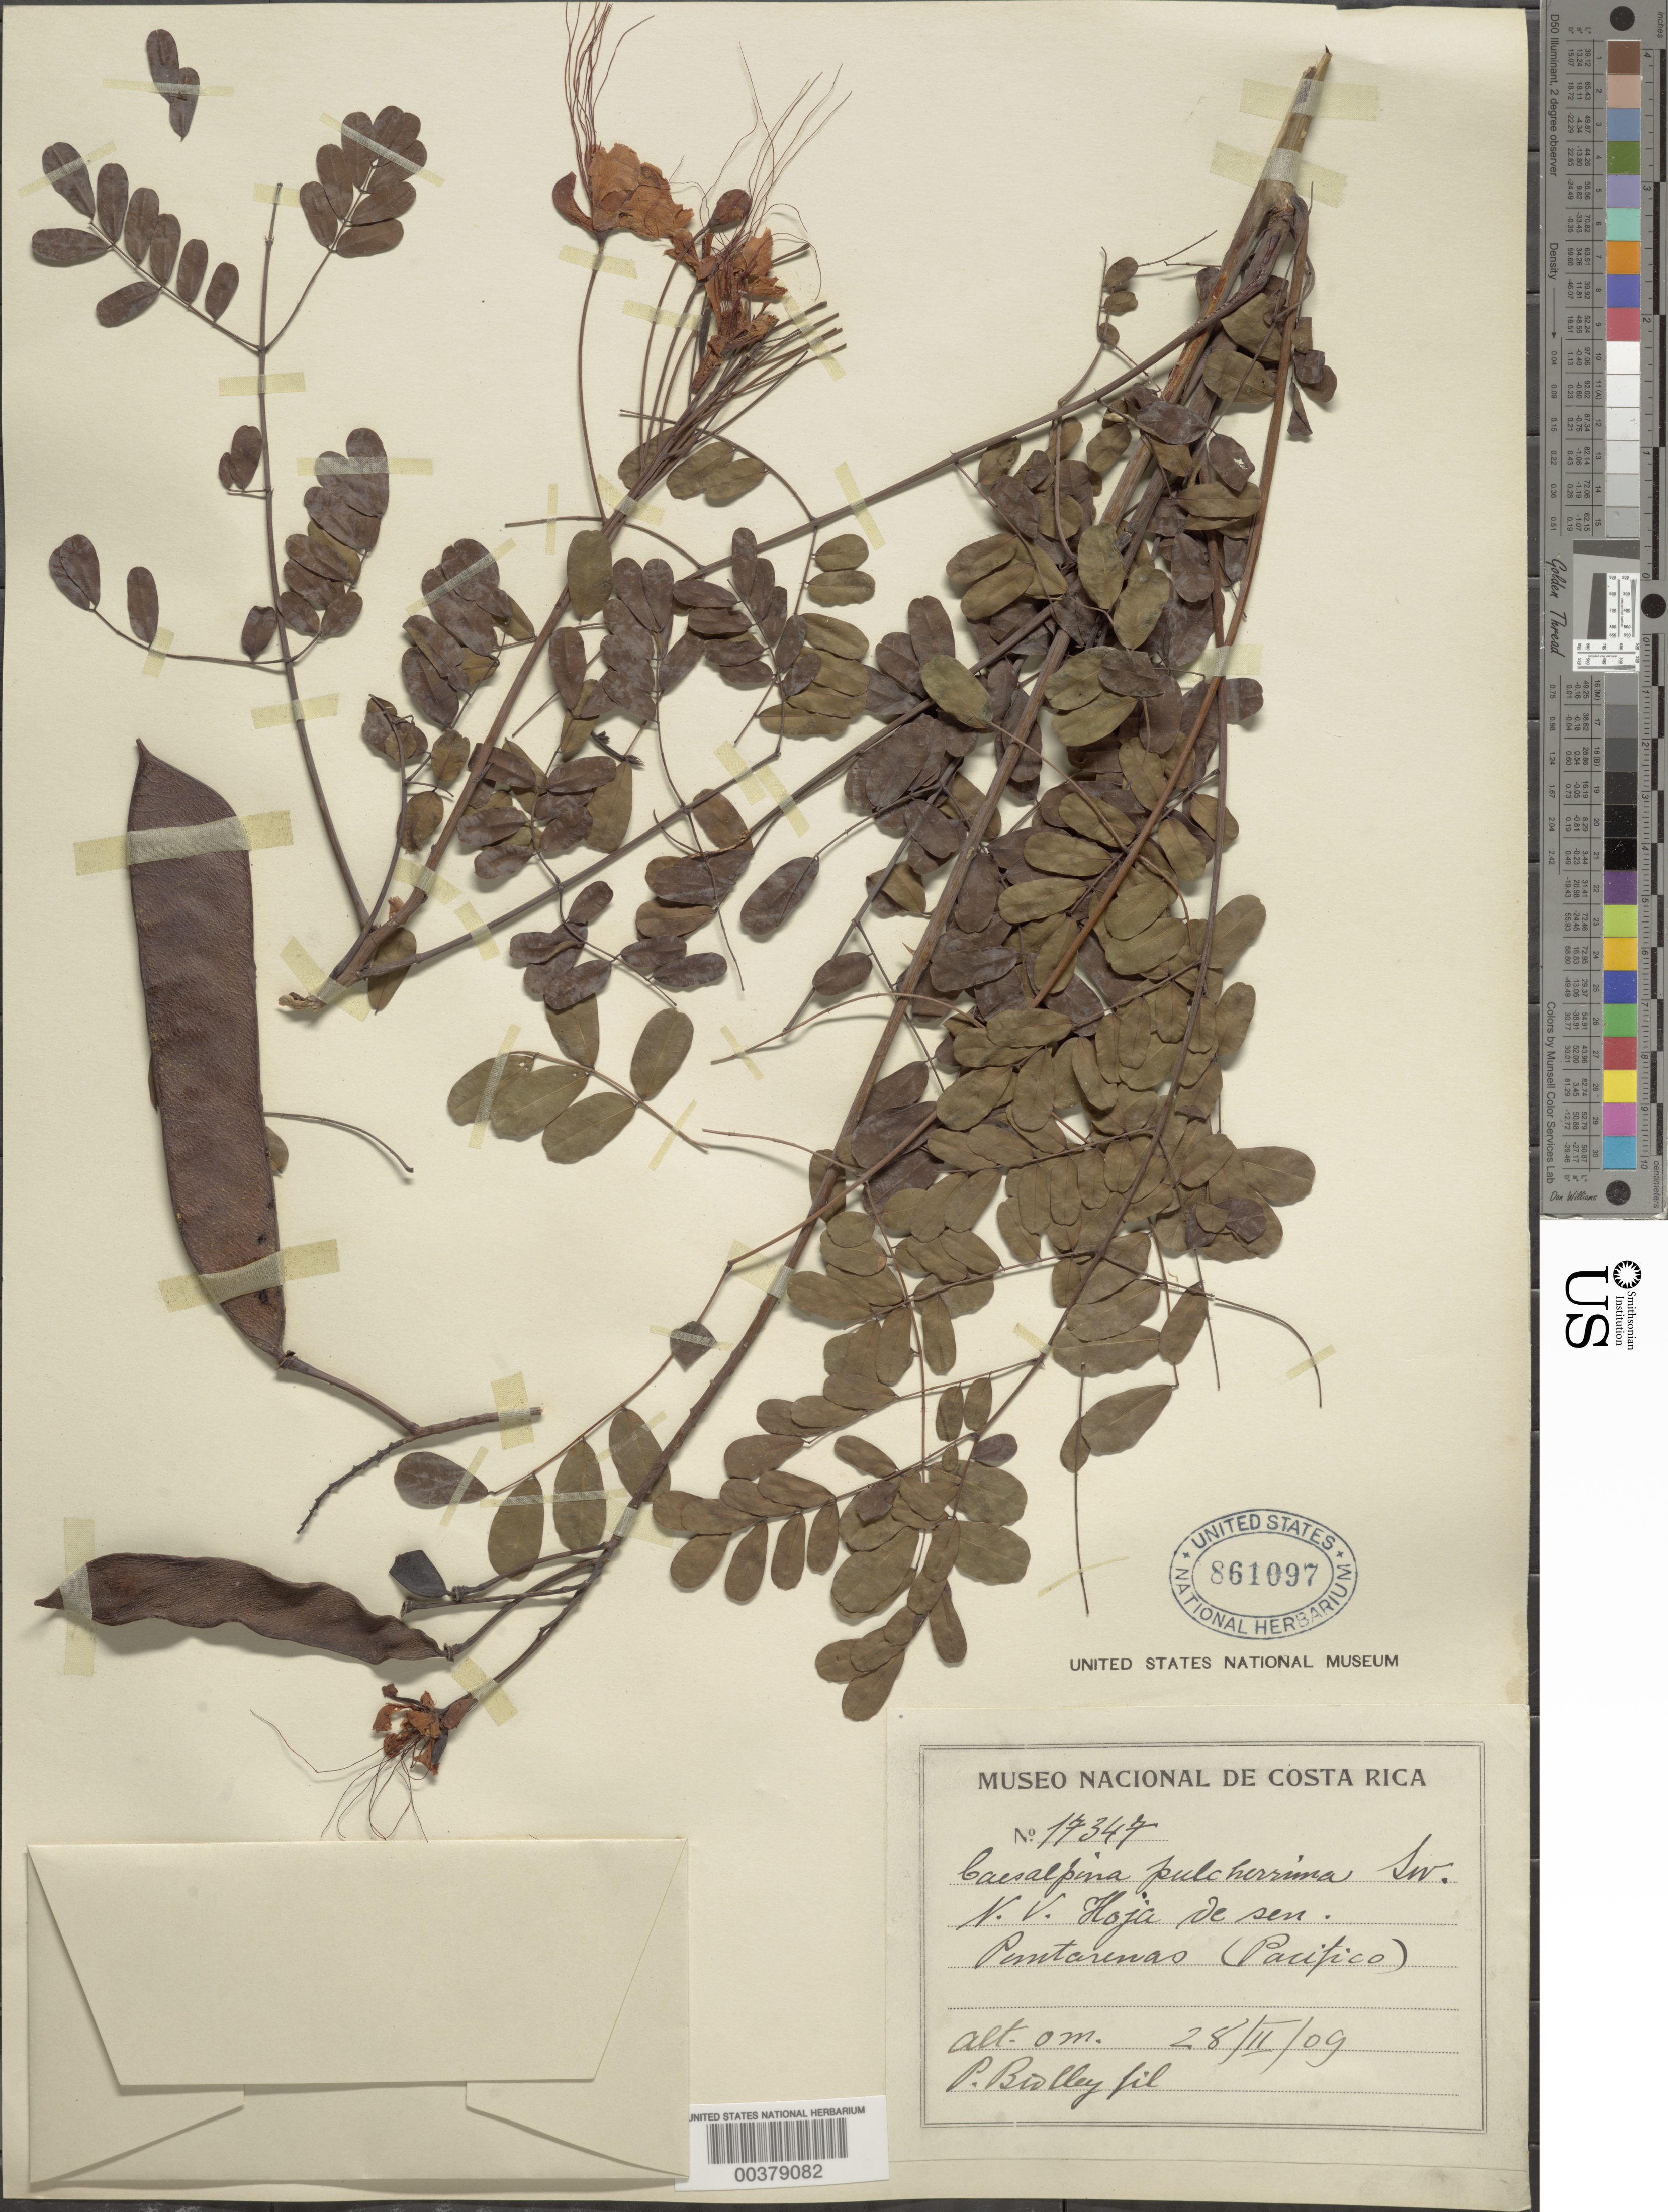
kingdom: Plantae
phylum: Tracheophyta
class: Magnoliopsida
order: Fabales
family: Fabaceae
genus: Caesalpinia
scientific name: Caesalpinia pulcherrima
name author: (L.) Sw.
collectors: P. Biolley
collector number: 17347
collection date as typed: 28 Feb 1909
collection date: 1909-02-28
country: Costa Rica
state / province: Puntarenas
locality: Pacifico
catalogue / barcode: US 861097